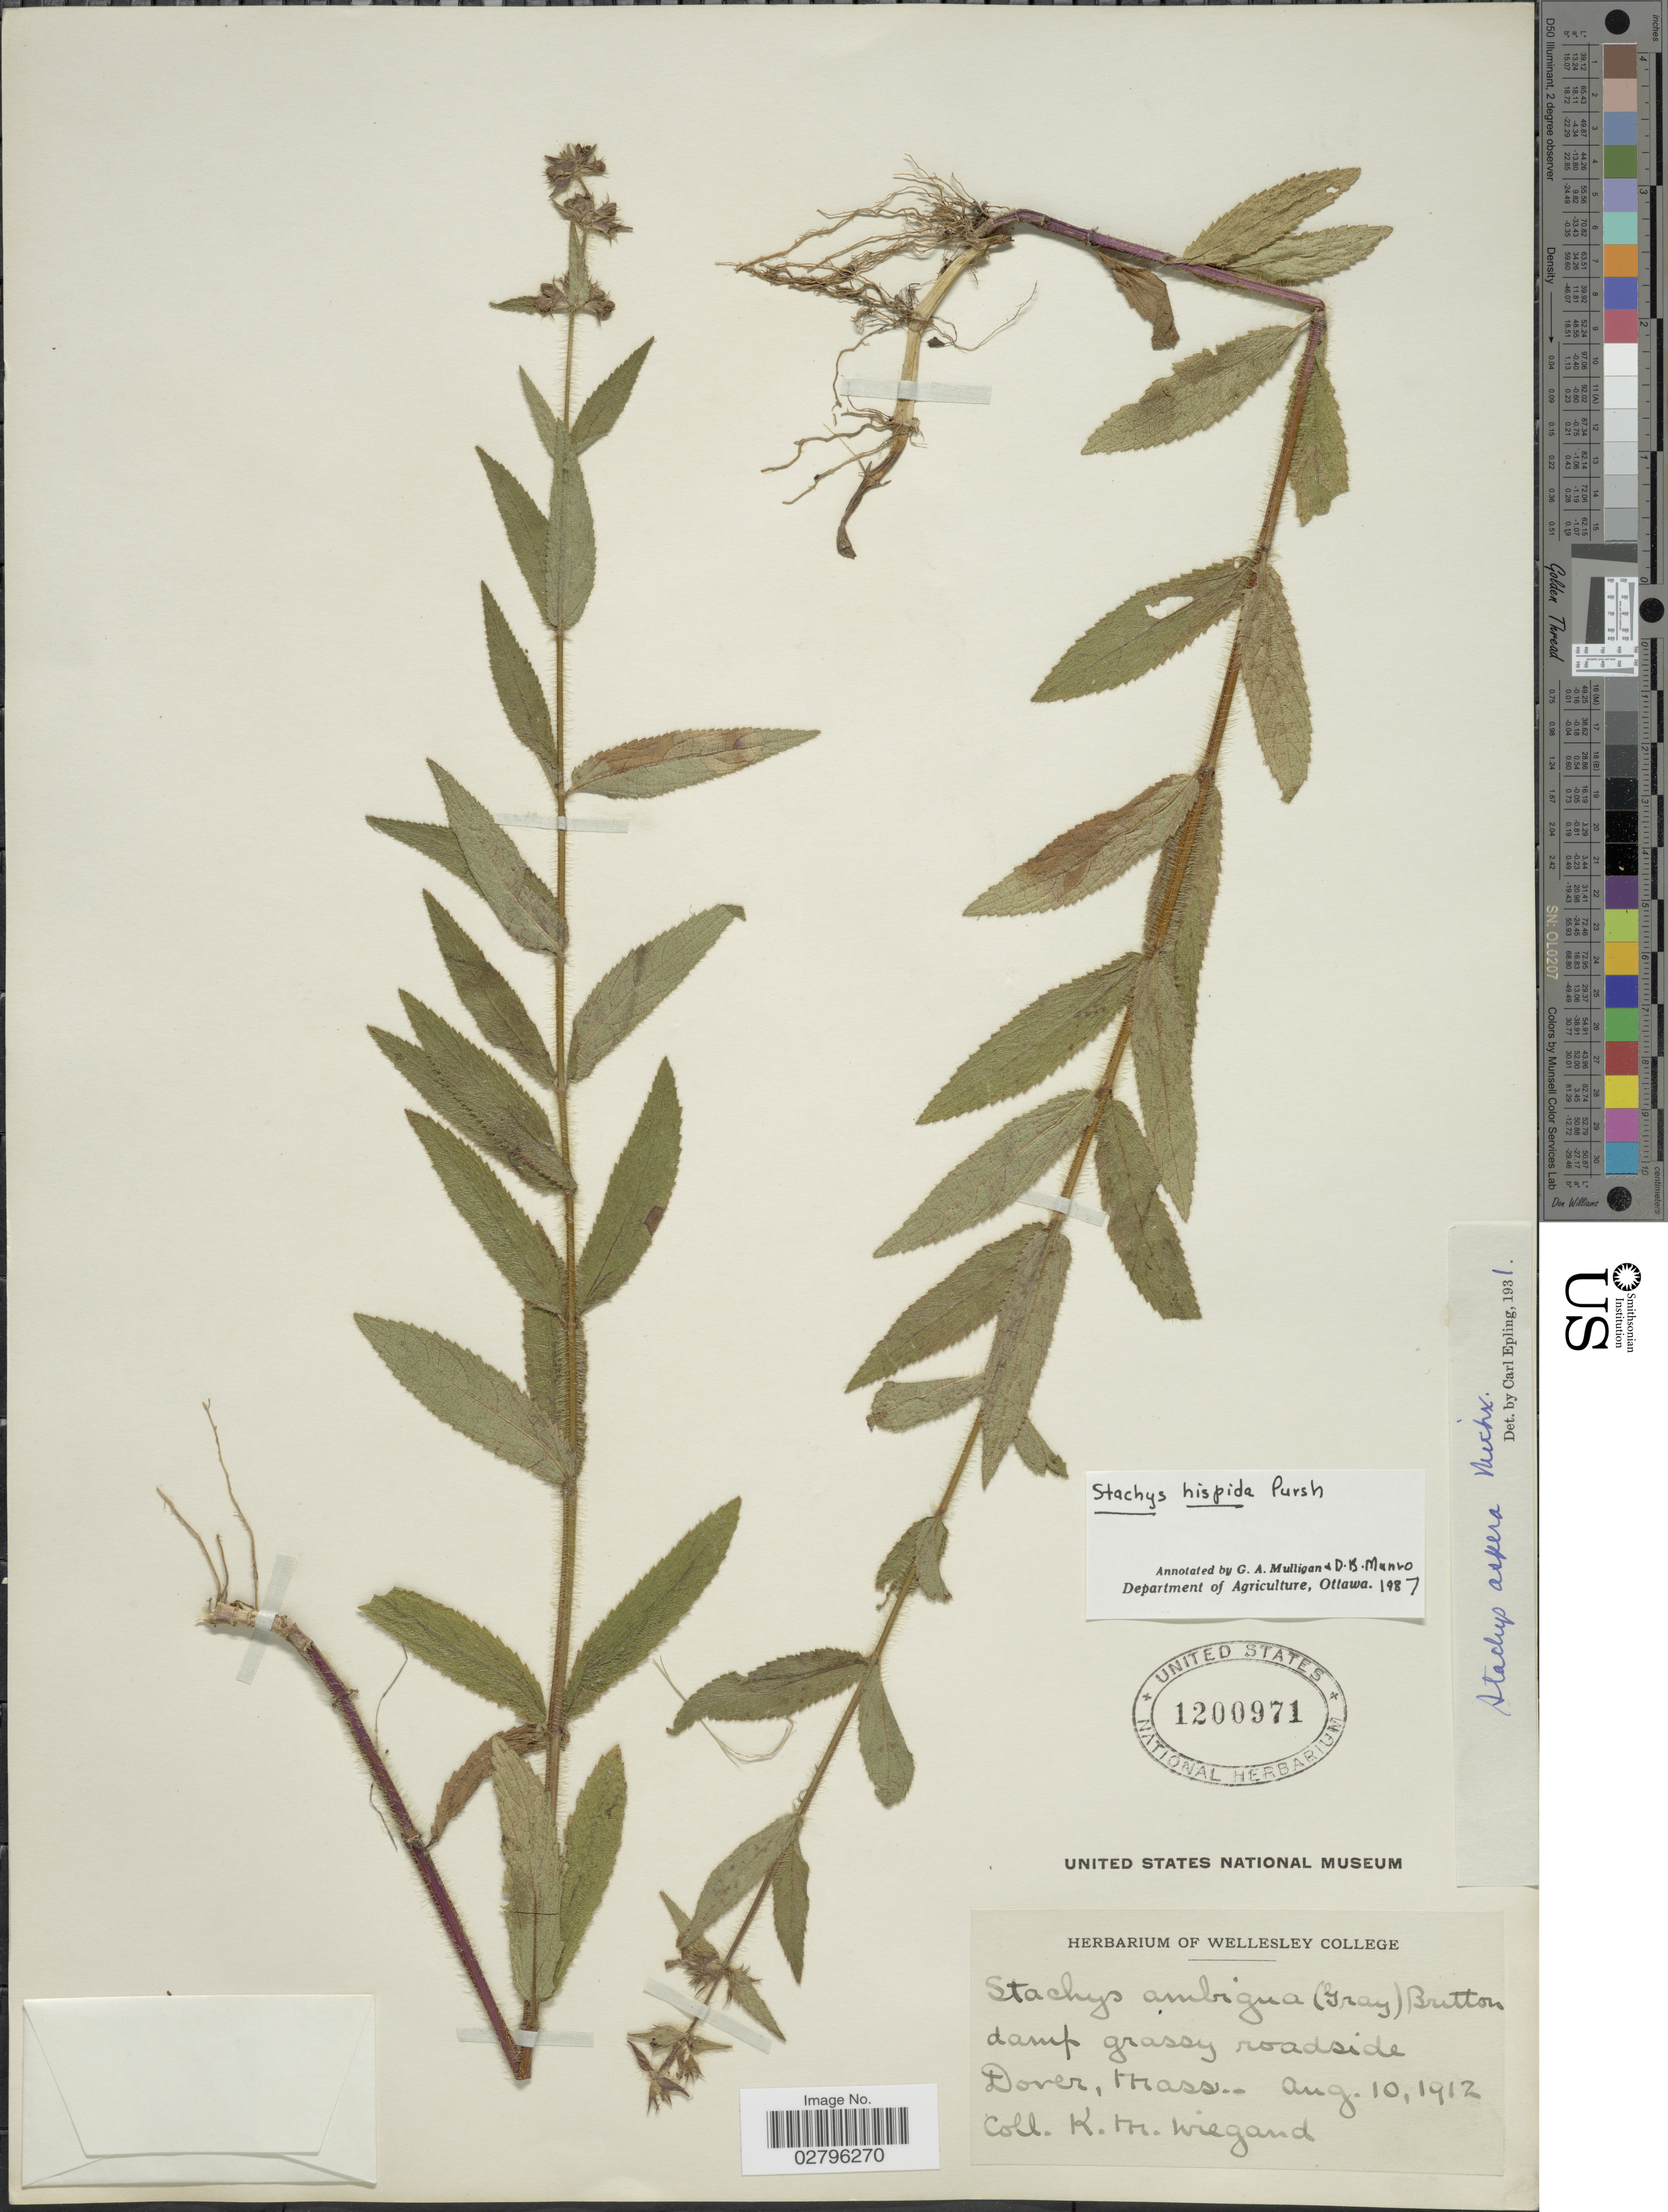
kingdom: Plantae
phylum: Tracheophyta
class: Magnoliopsida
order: Lamiales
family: Lamiaceae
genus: Stachys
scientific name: Stachys hispida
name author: Pursh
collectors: K. M. Wiegand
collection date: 1912-08-10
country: United States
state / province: Massachusetts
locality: Damp grassy roadside Dover, Mass.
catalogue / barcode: US 1200971